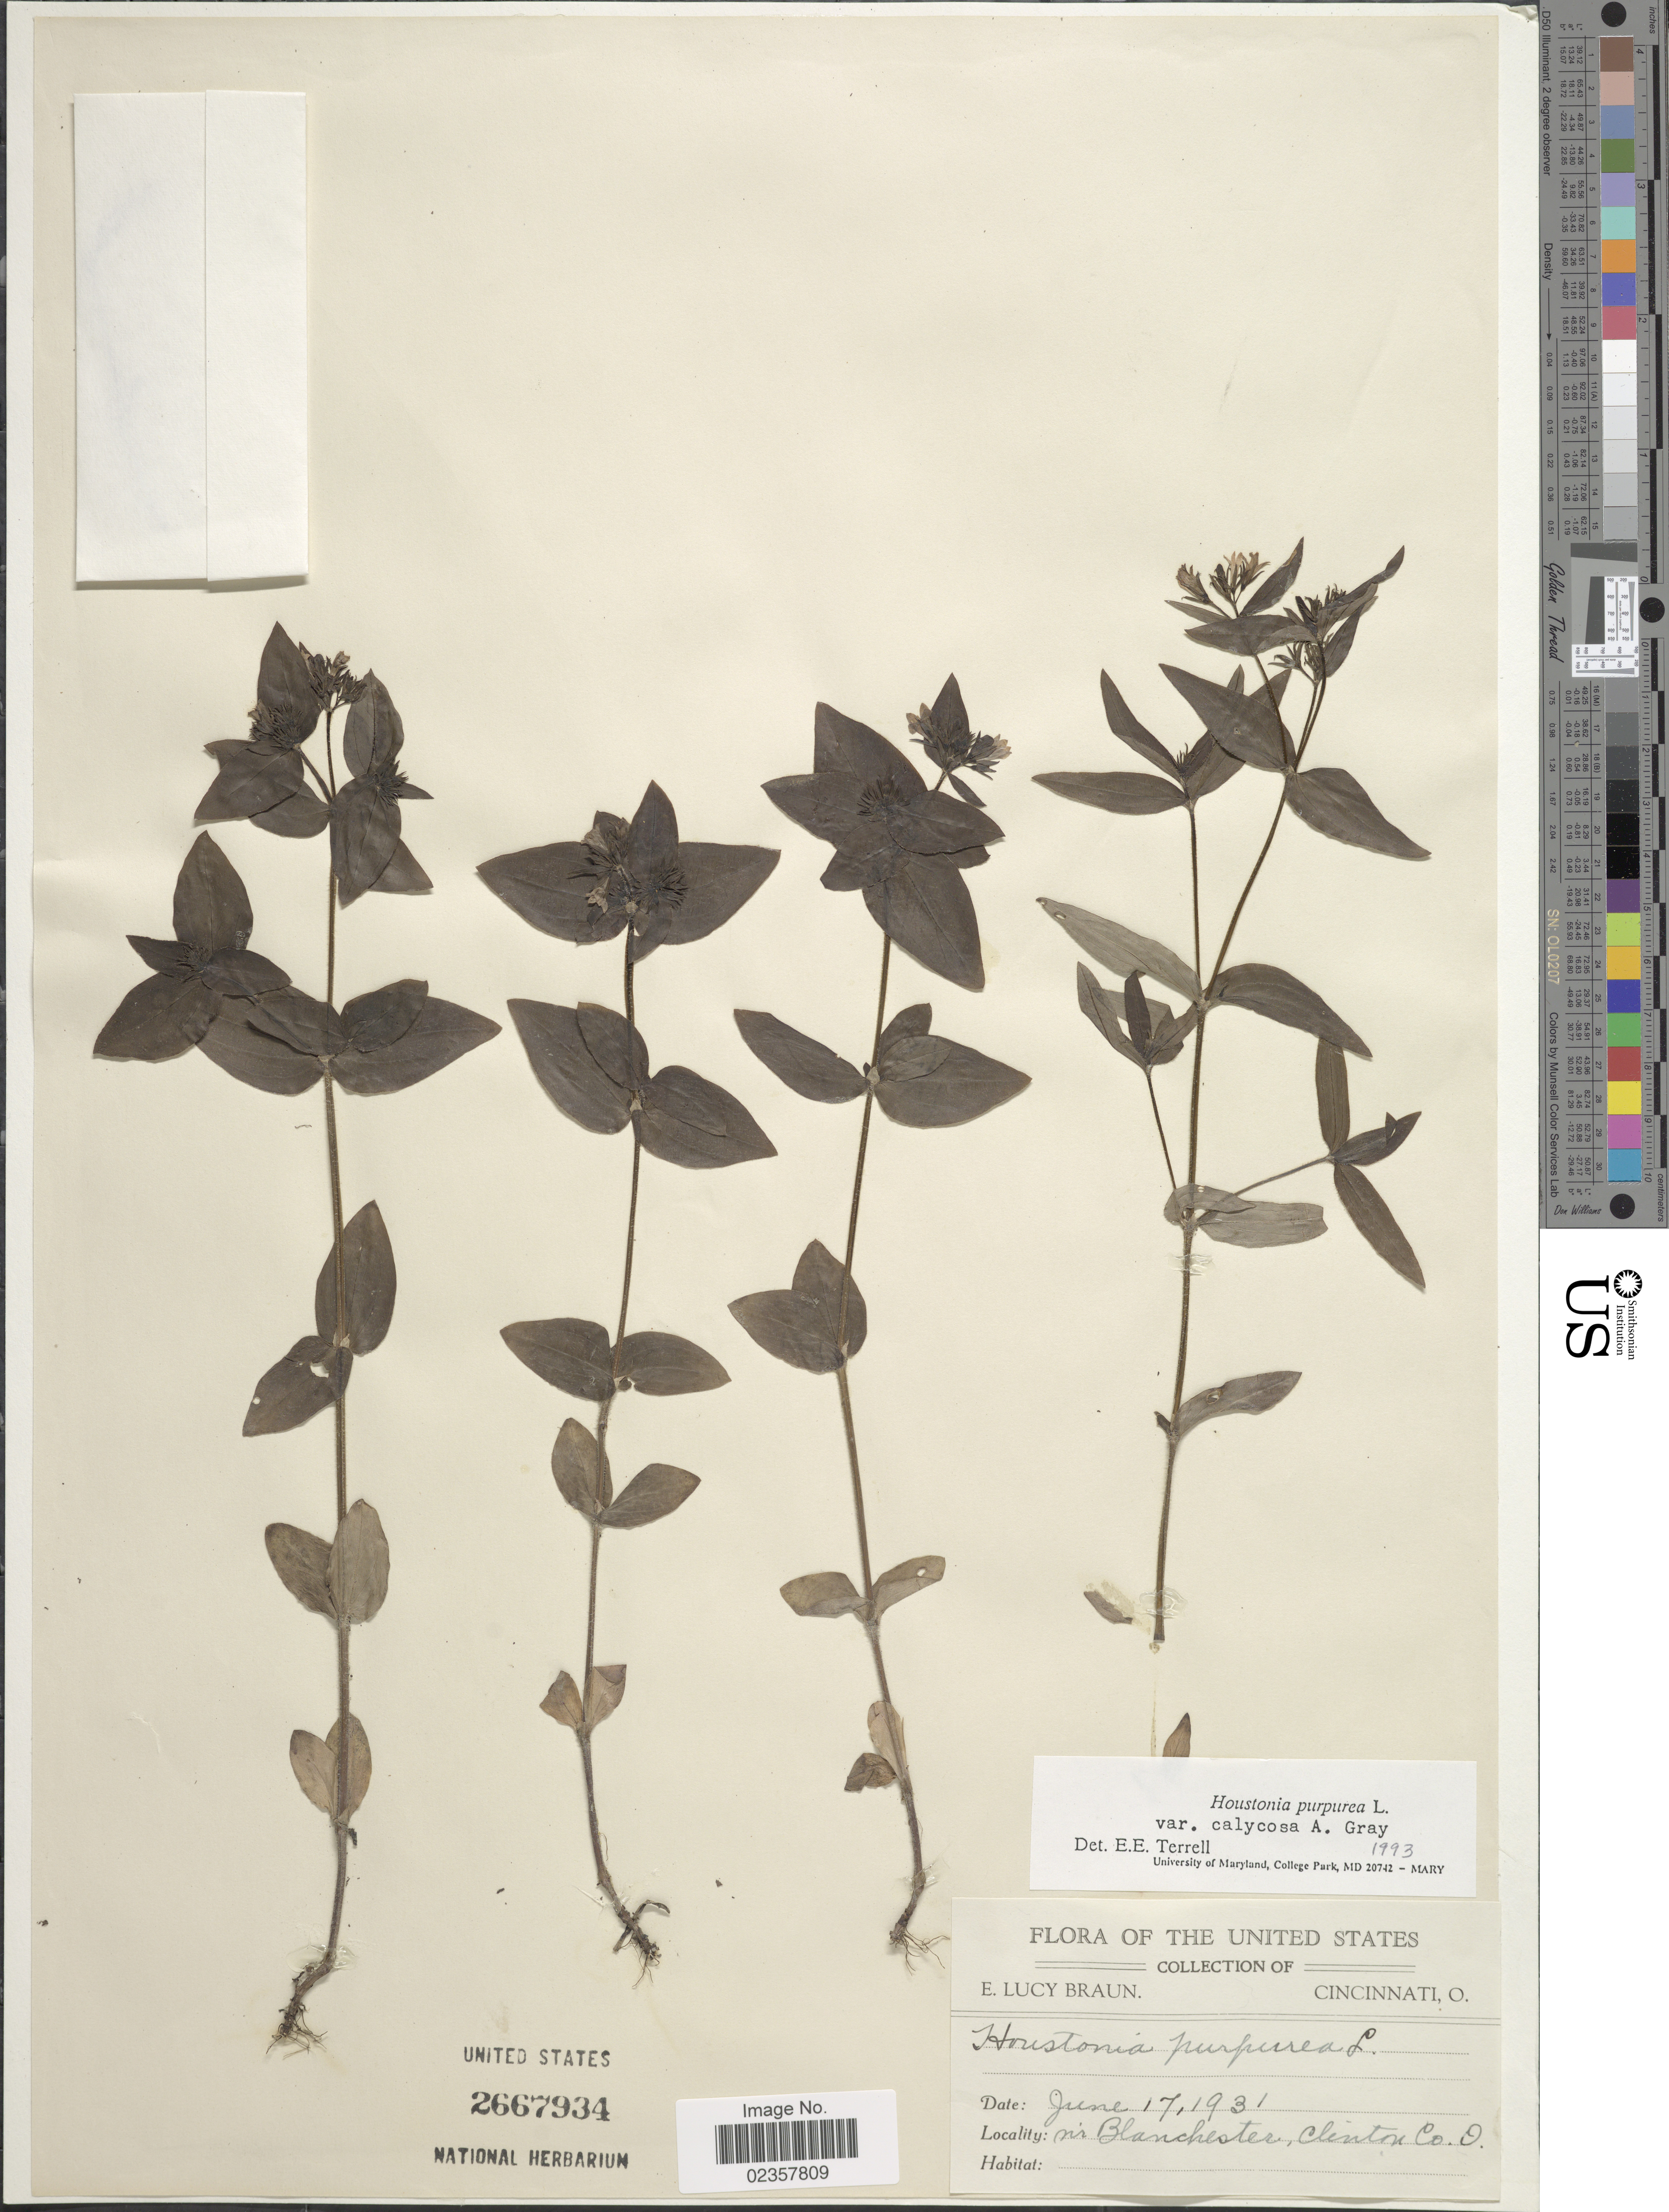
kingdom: Plantae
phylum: Tracheophyta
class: Magnoliopsida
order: Gentianales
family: Rubiaceae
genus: Houstonia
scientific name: Houstonia purpurea var. calycosa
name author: A. Gray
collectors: E. L. Braun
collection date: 1931-06-17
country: United States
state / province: Ohio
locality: Nr. Blanchester , Clinton Co. O.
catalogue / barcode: US 2667934